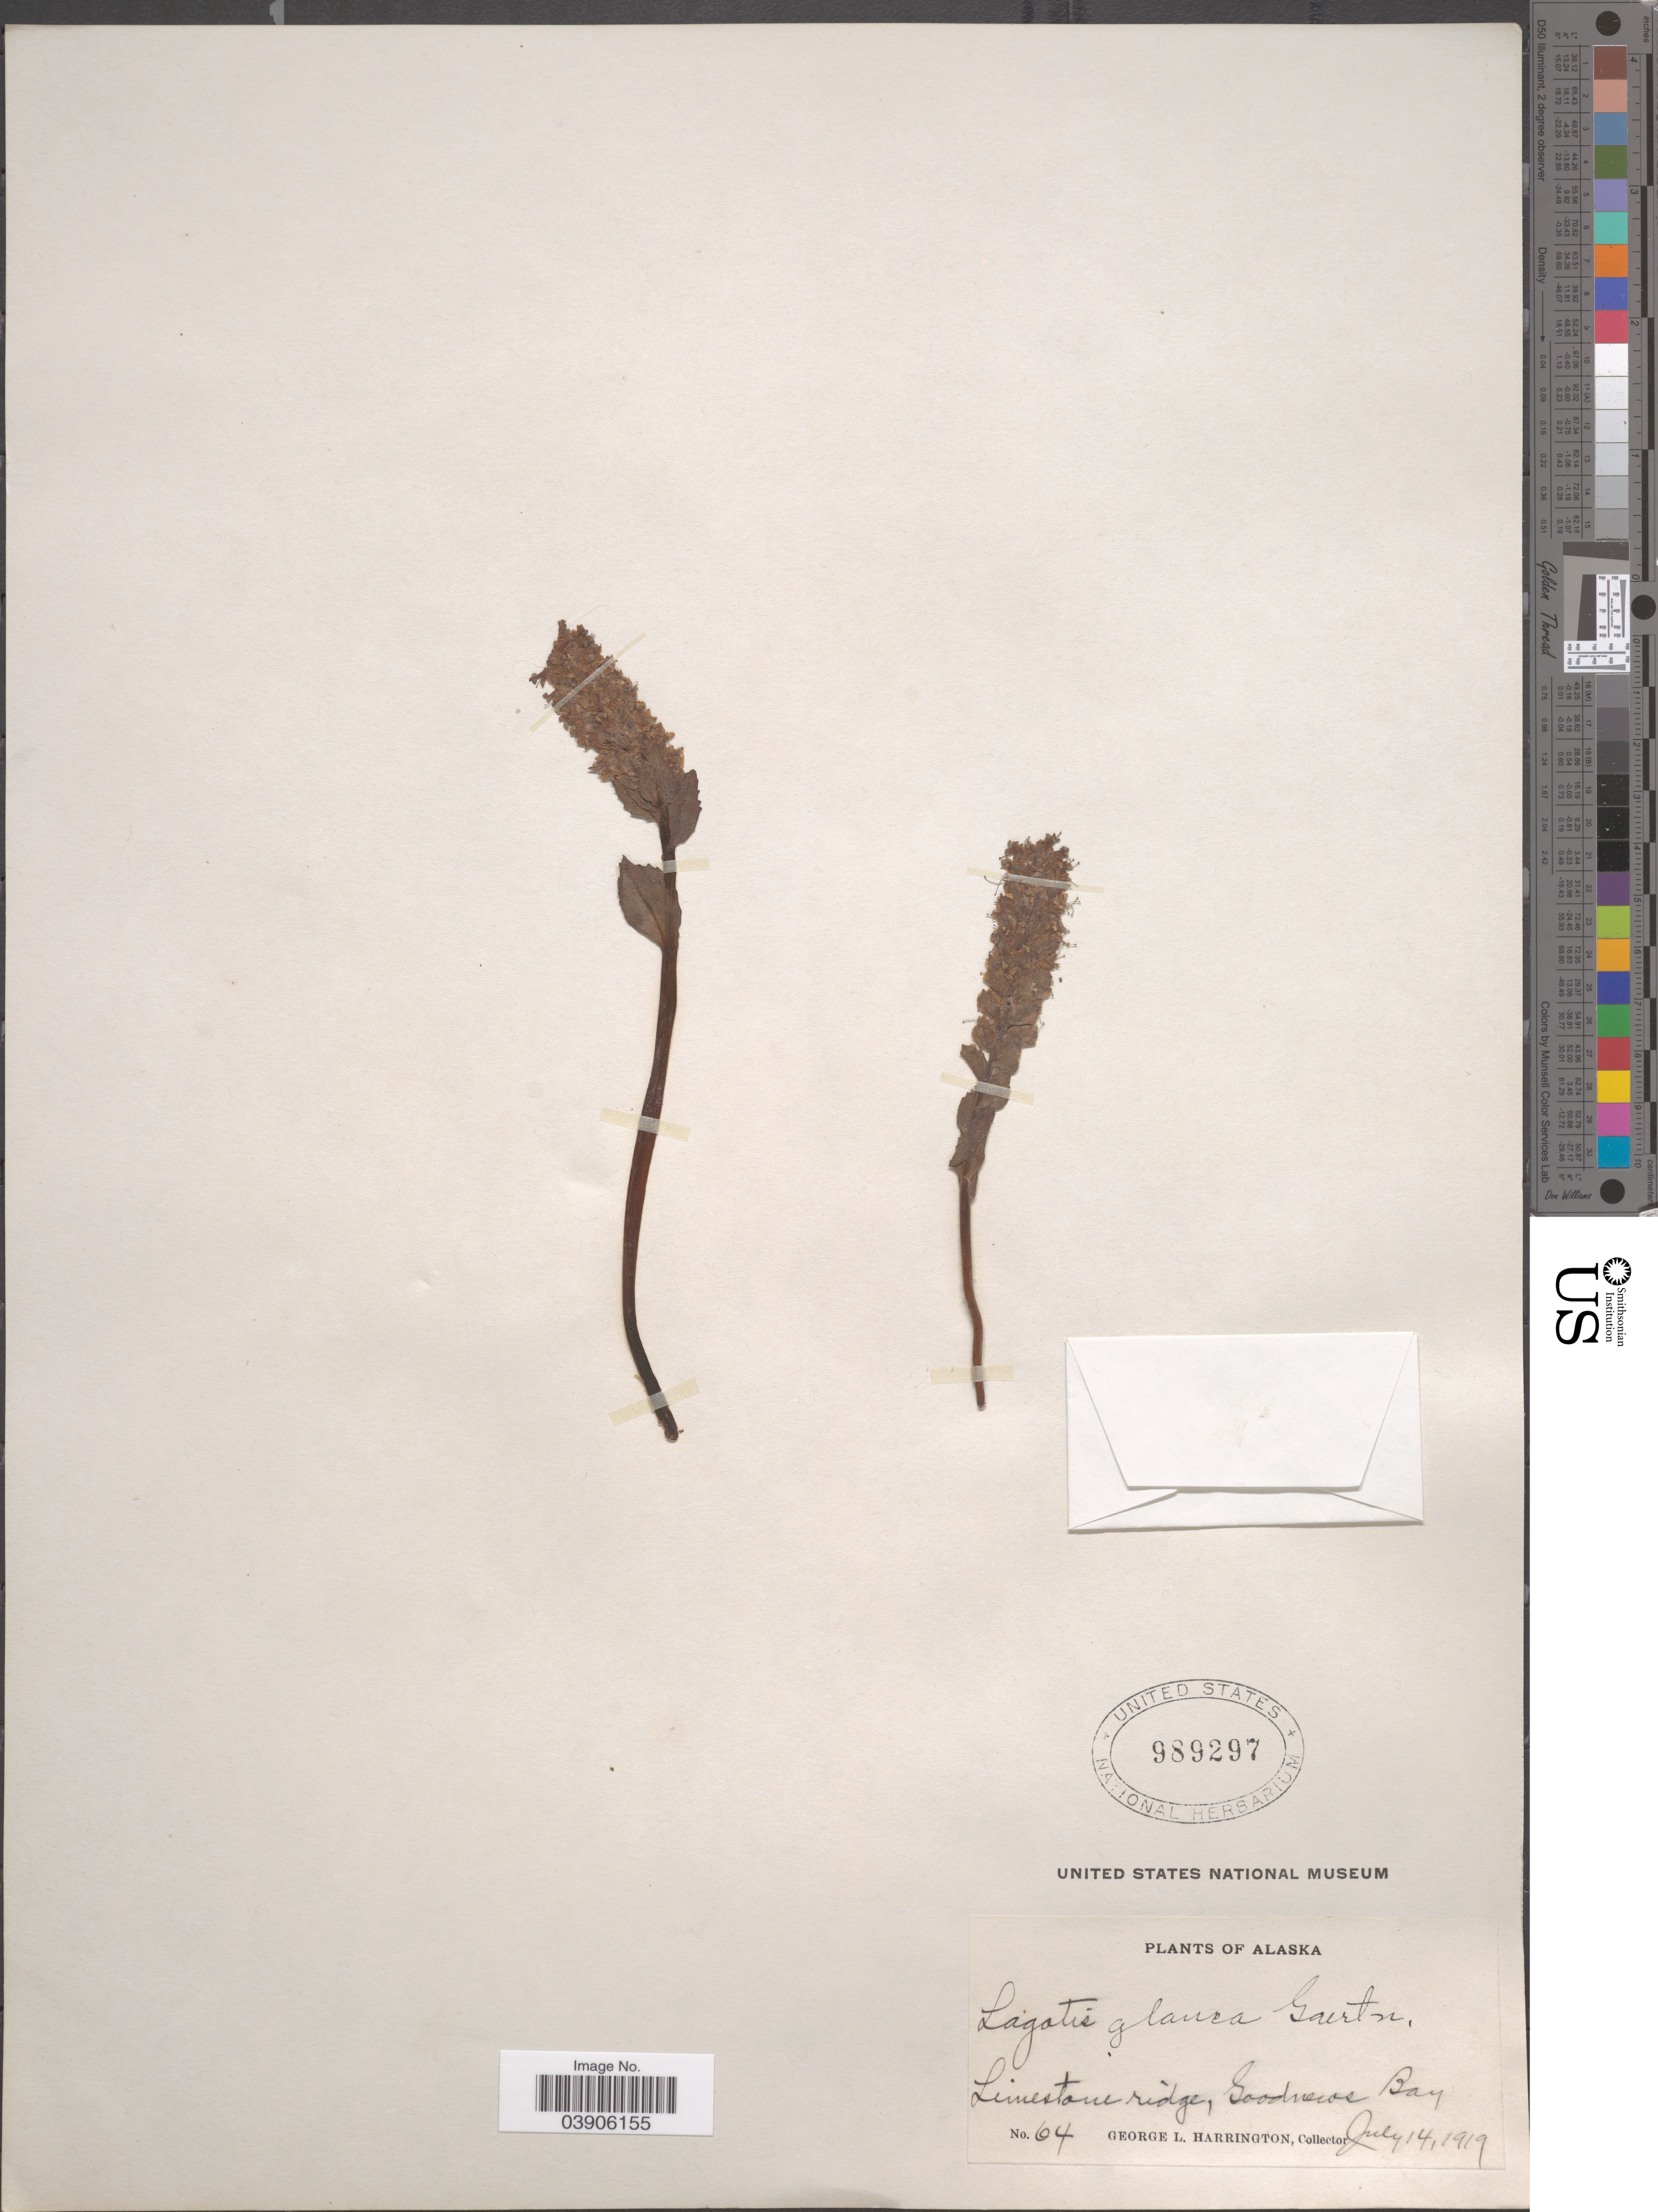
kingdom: Plantae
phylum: Tracheophyta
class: Magnoliopsida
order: Lamiales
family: Plantaginaceae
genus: Lagotis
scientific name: Lagotis glauca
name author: Gaertn.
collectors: G. Harrington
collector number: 64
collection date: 1919-07-14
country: United States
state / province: Alaska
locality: Limestone ridge, Goodnews Bay.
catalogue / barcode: US 989297